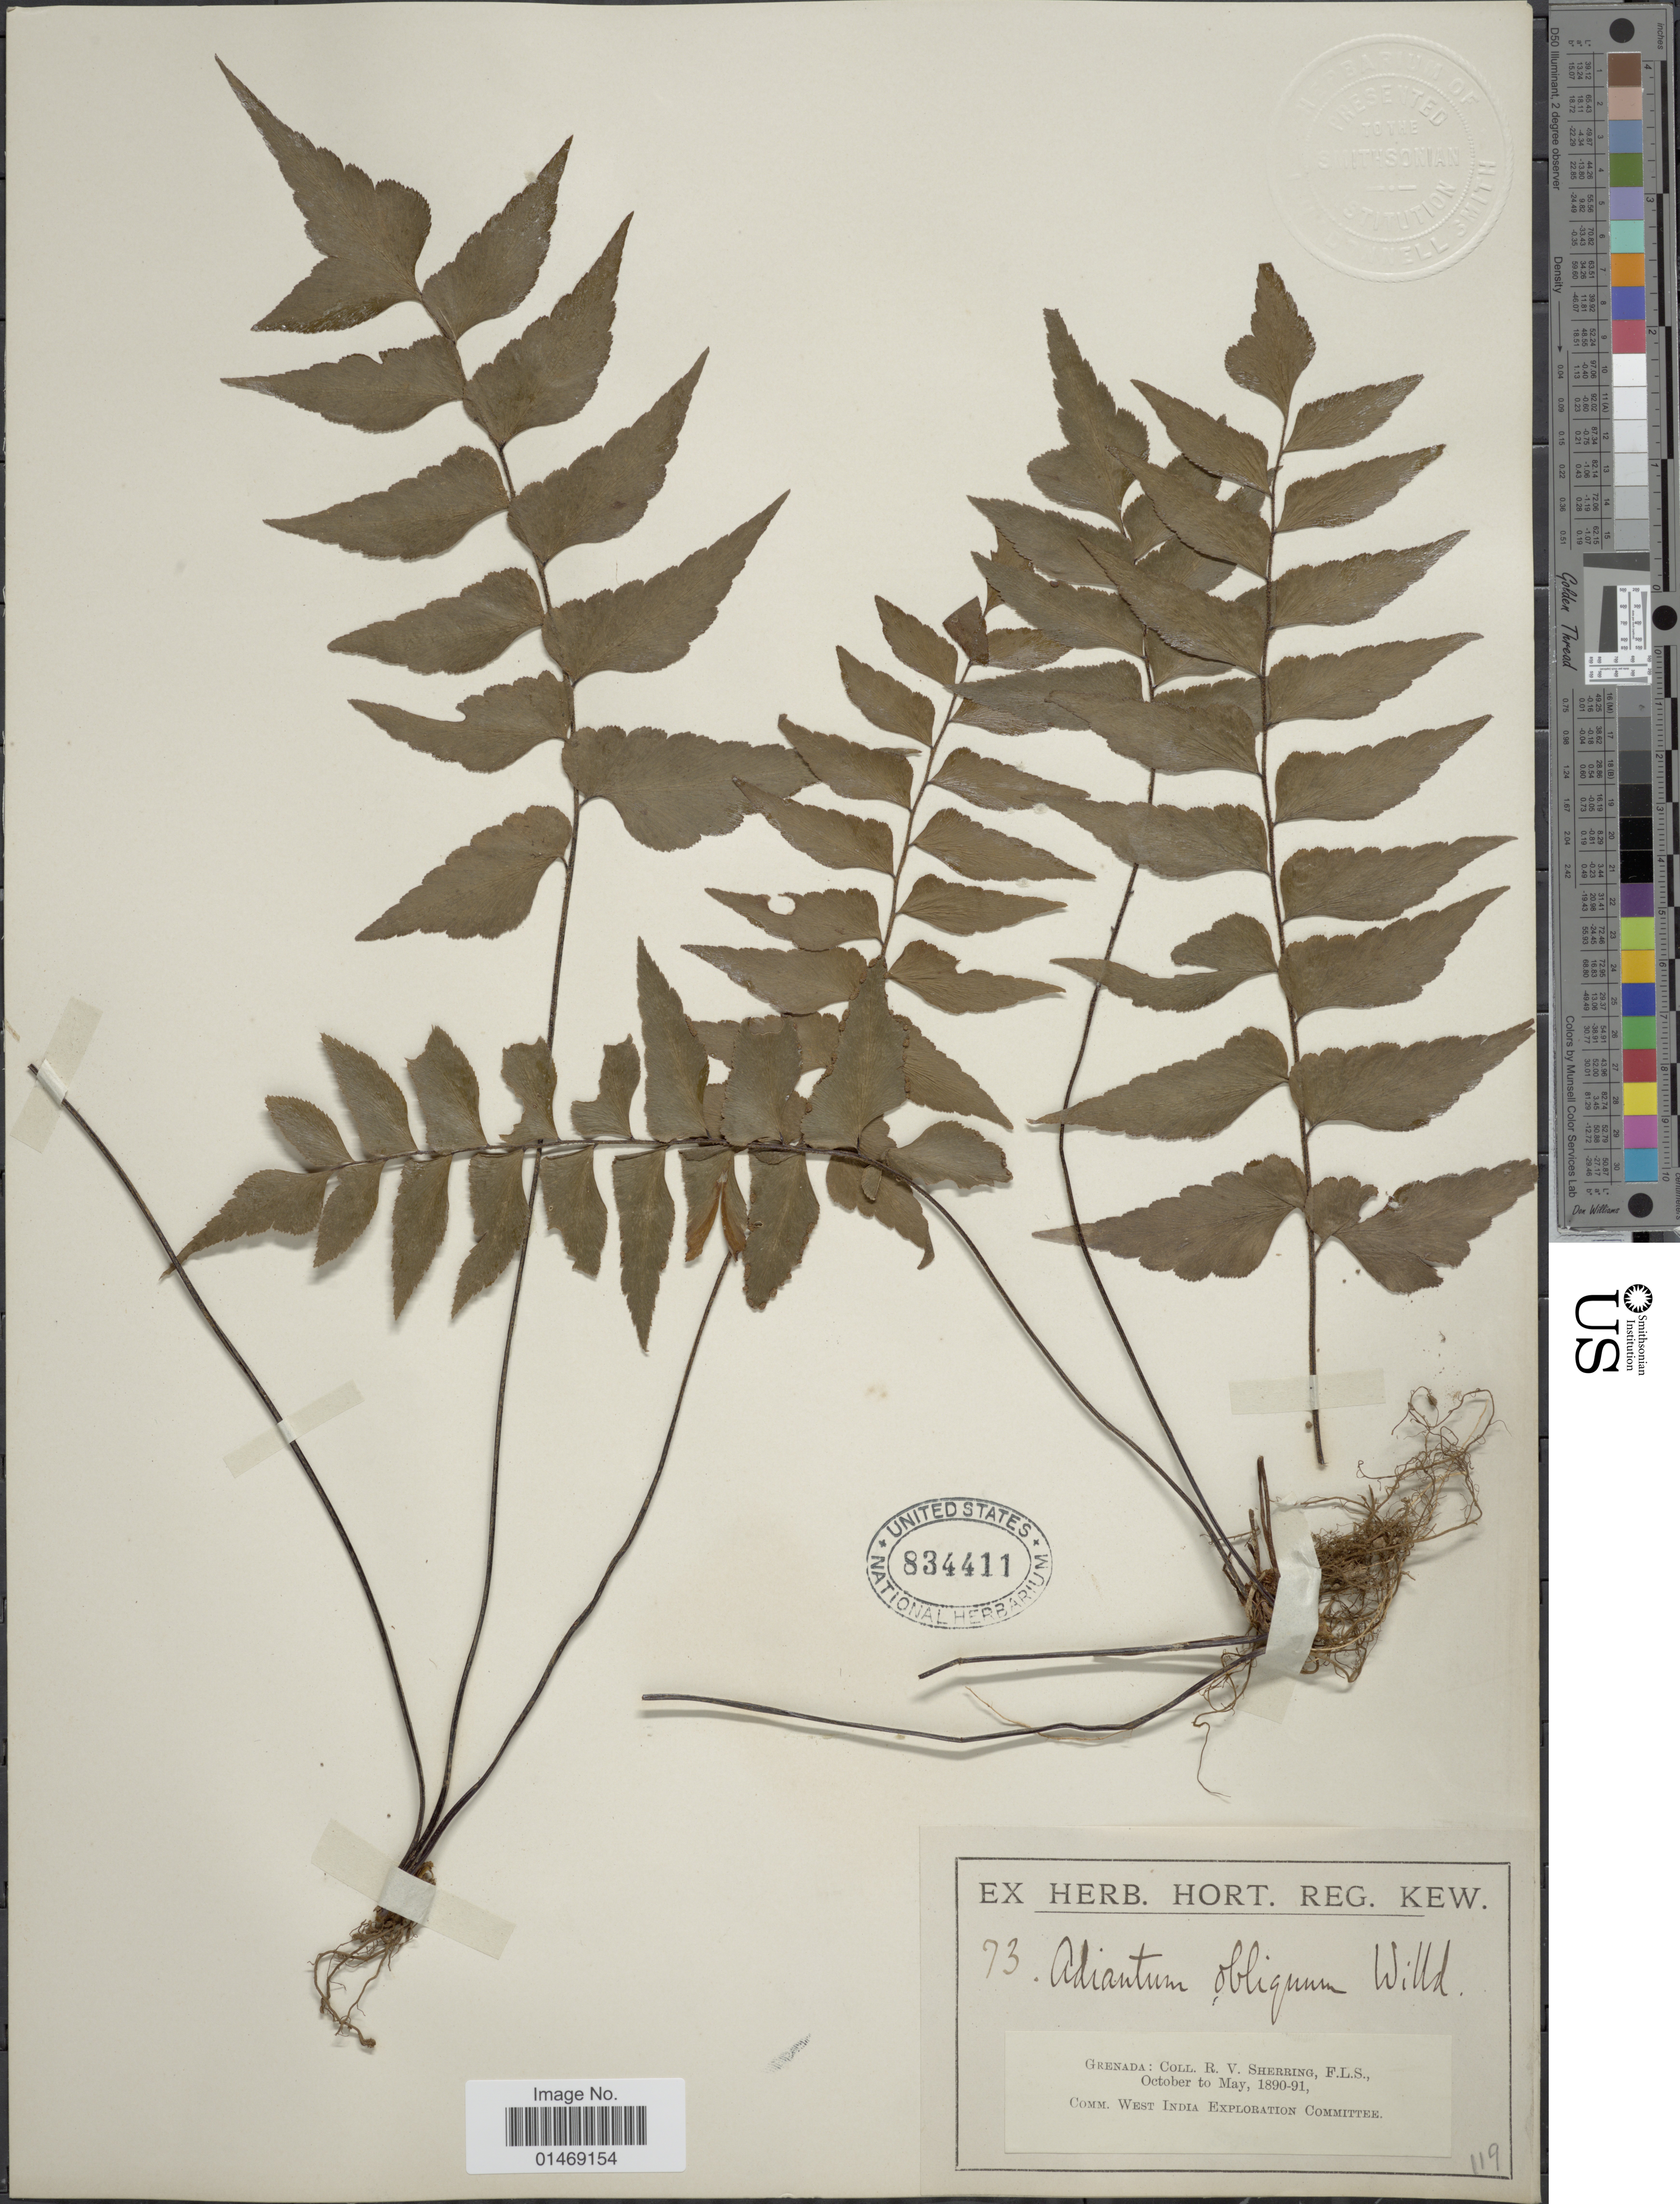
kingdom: Plantae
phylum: Tracheophyta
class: Polypodiopsida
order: Polypodiales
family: Pteridaceae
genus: Adiantum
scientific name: Adiantum petiolatum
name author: Desv.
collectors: R. Sherring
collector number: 73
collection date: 1890-10/1891-05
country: Grenada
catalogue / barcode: US 834411